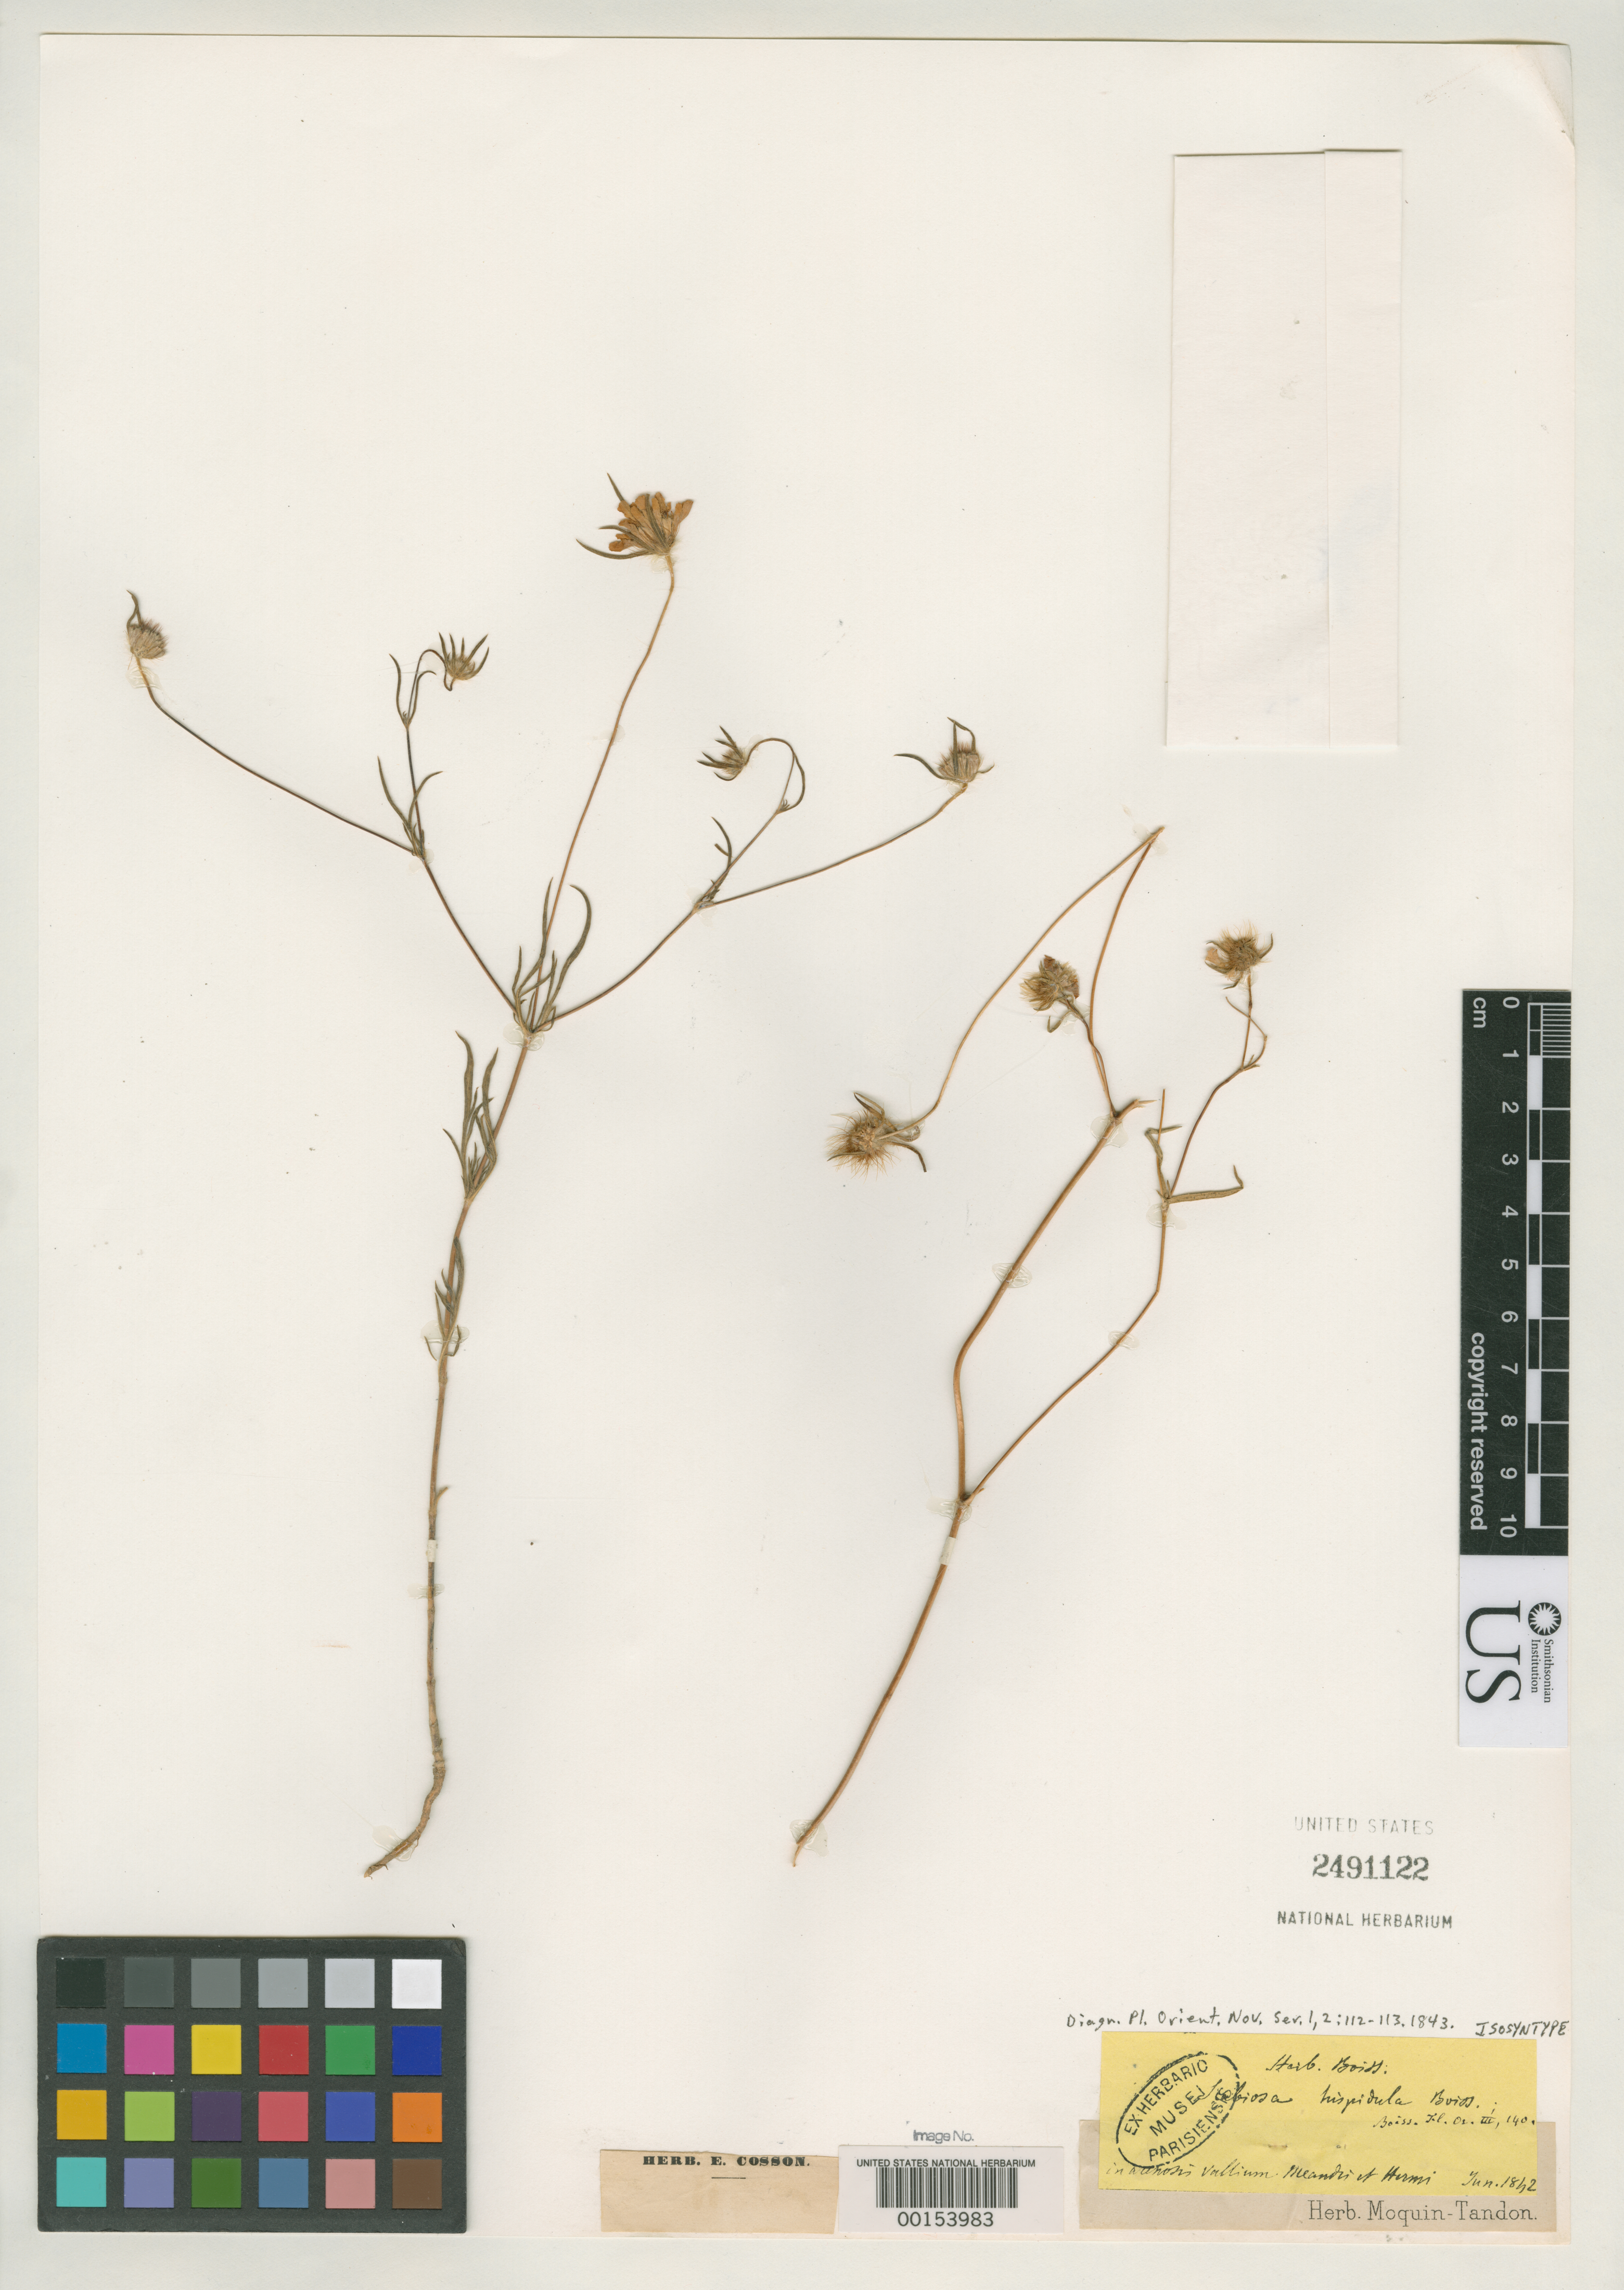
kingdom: Plantae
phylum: Tracheophyta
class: Magnoliopsida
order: Dipsacales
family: Caprifoliaceae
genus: Scabiosa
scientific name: Scabiosa hispidula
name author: Boiss.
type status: Isosyntype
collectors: P. Boissier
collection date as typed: Jun 1842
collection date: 1842-06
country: Turkey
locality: In arenosis vallium Meandis & Hermi.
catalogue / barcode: US 2491122